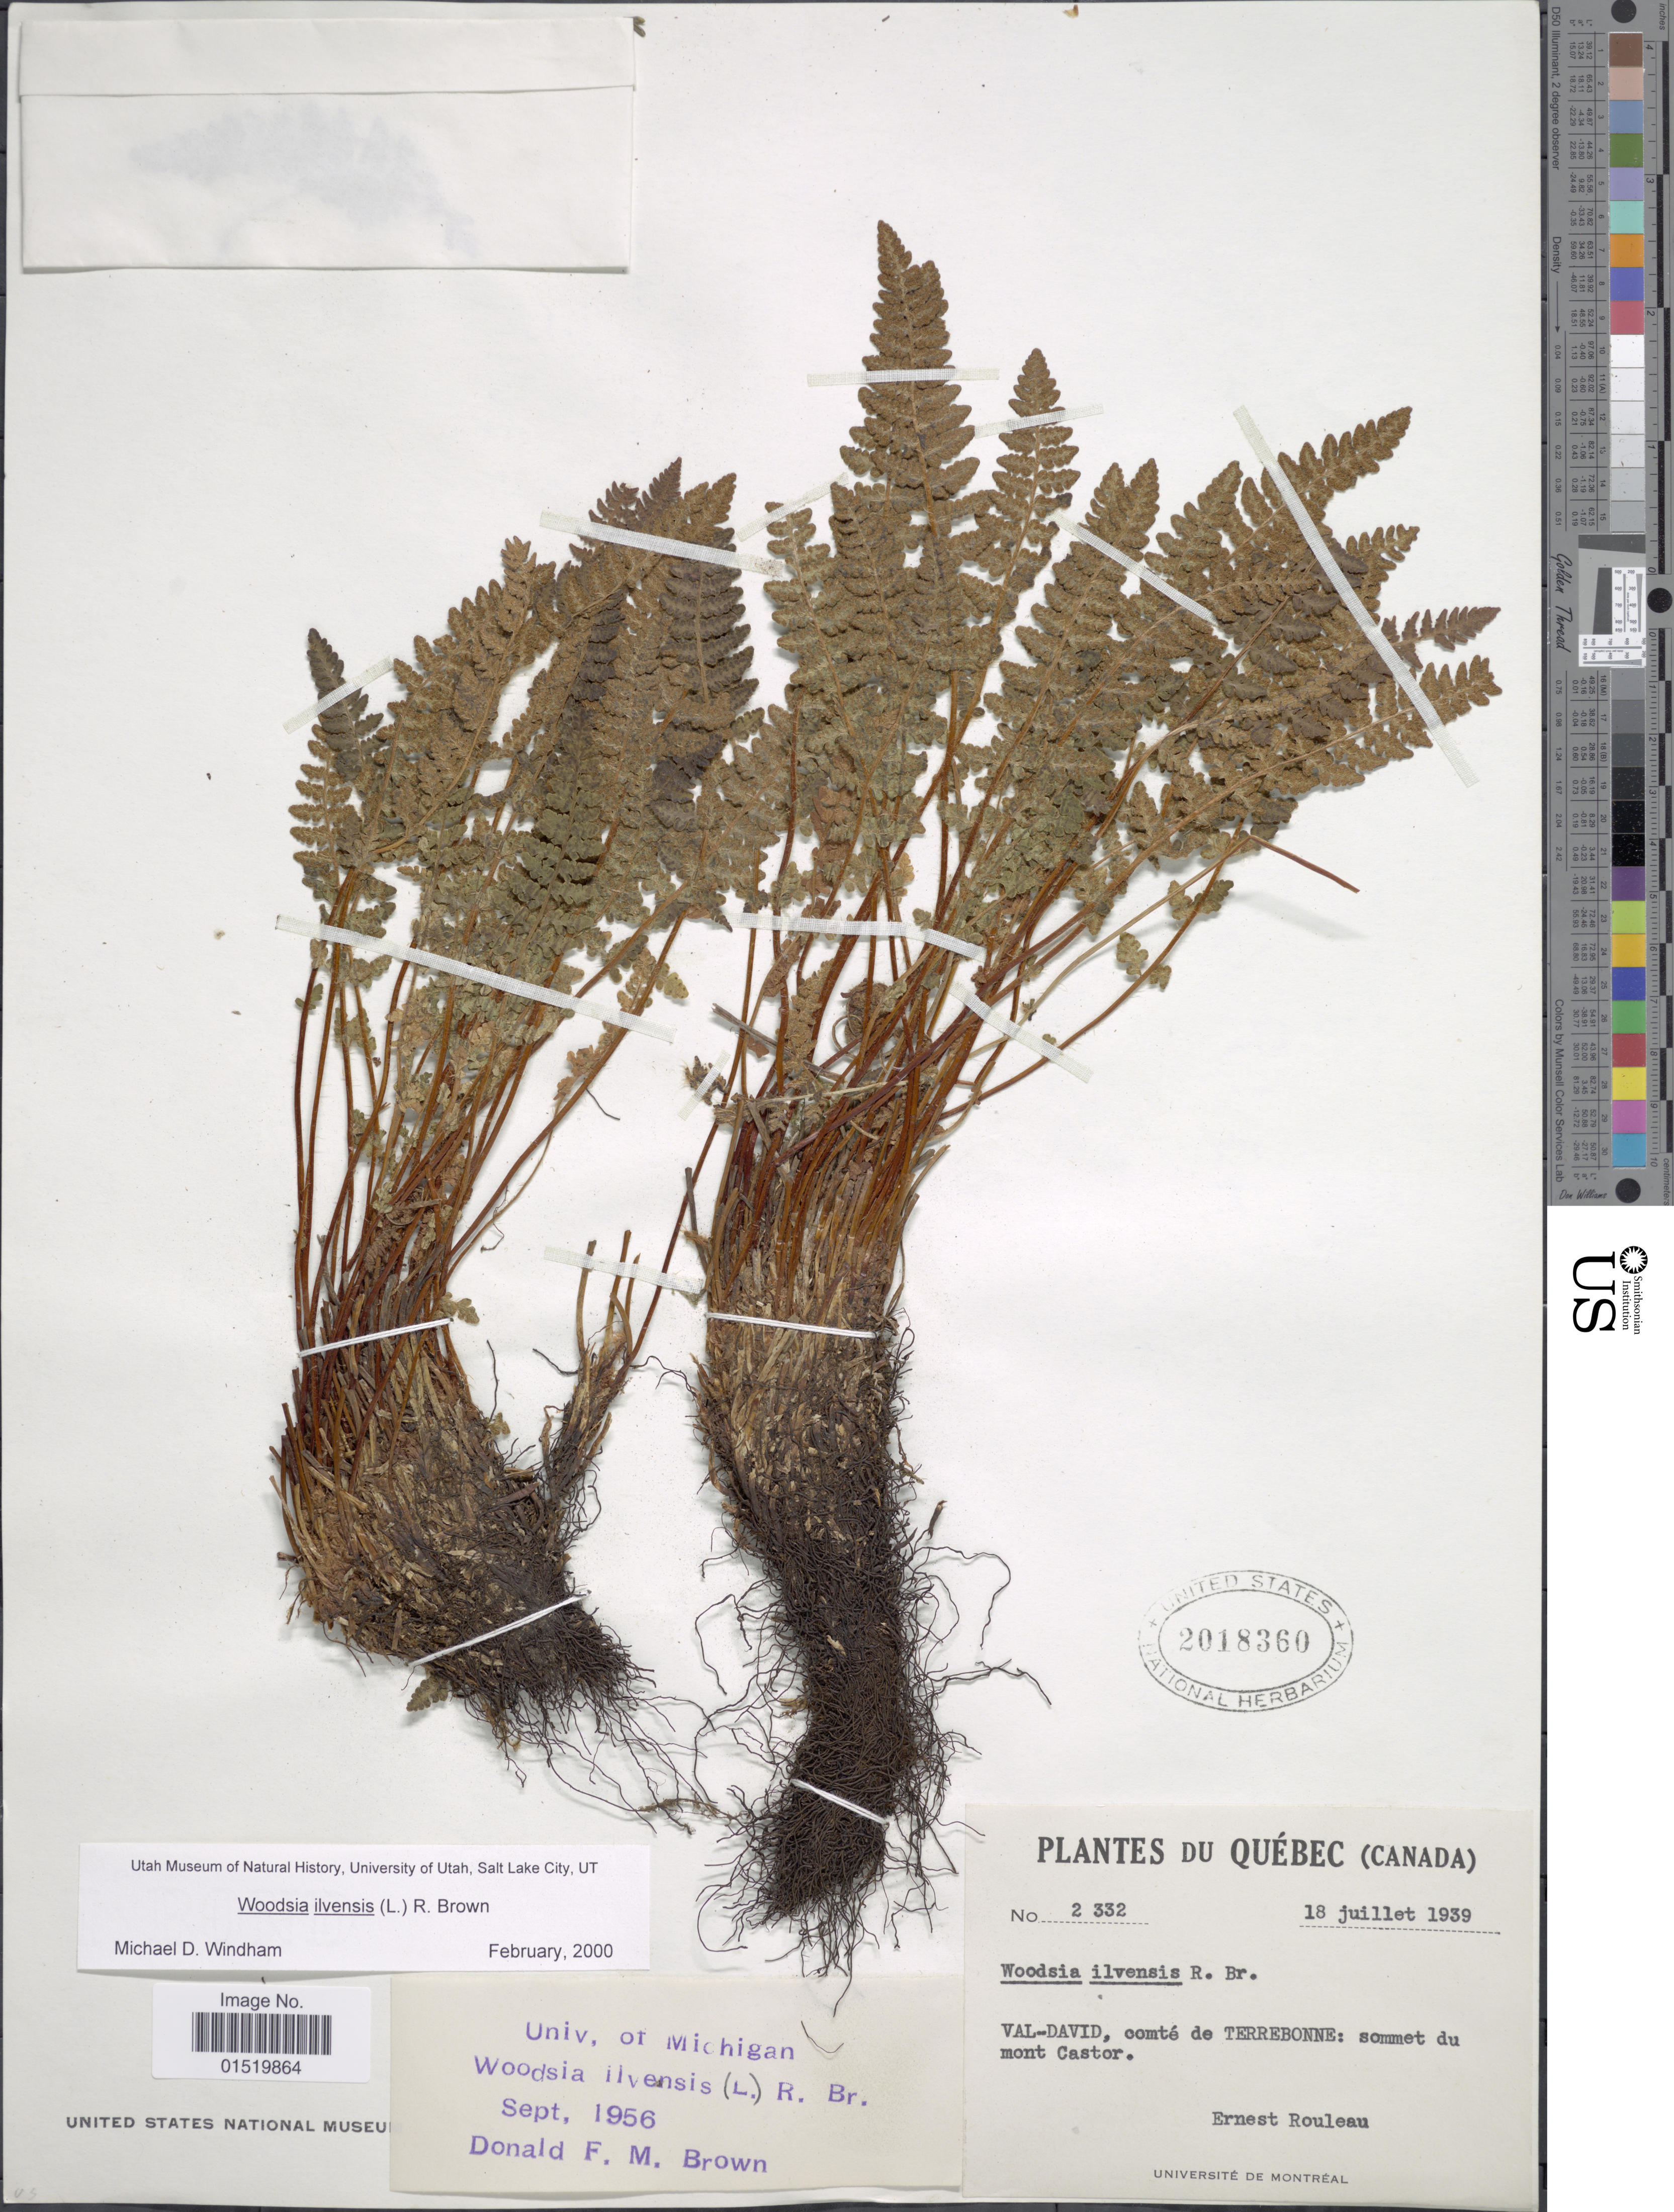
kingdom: Plantae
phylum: Tracheophyta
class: Polypodiopsida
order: Polypodiales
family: Woodsiaceae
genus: Woodsia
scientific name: Woodsia ilvensis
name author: (L.) R. Br.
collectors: J. Rouleau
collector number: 2332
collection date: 1939-07-18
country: Canada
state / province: Quebec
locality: Val-David, comté de Terrebonne: sommet du mont Castor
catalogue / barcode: US 2018360